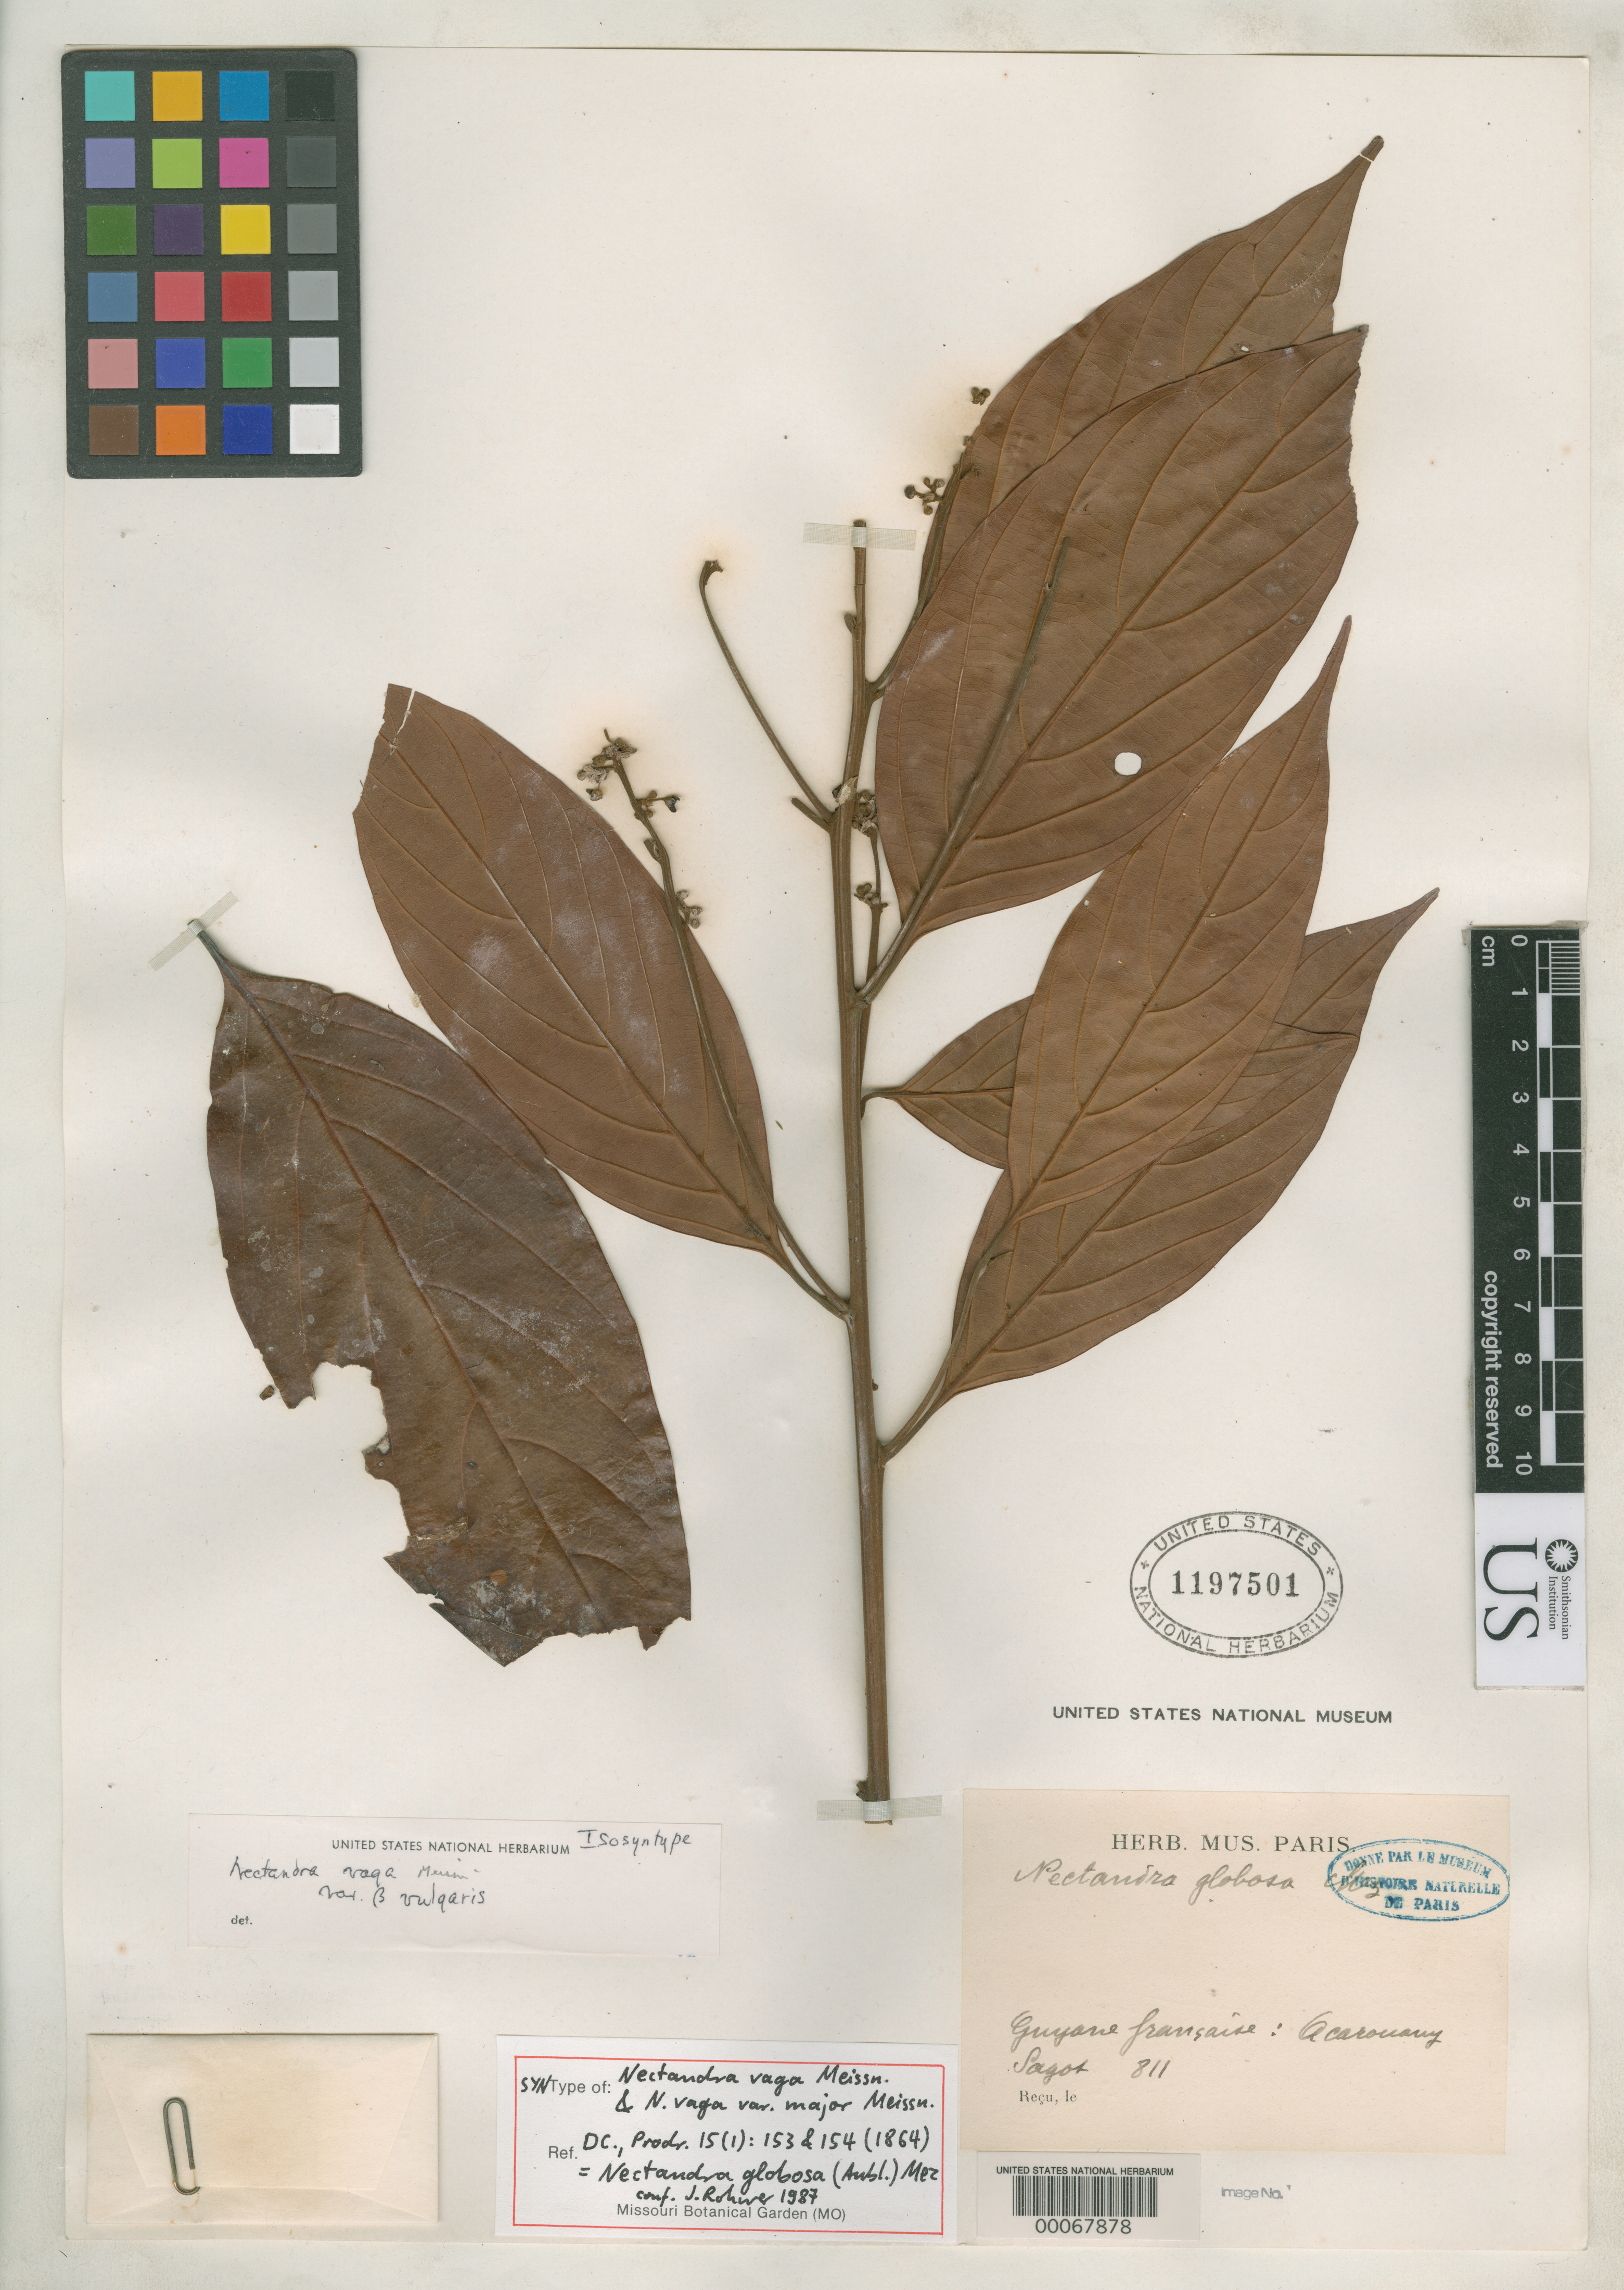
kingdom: Plantae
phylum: Tracheophyta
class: Magnoliopsida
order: Laurales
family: Lauraceae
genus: Nectandra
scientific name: Nectandra vaga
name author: Meisn. in DC.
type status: Isosyntype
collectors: P. A. Sagot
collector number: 811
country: French Guiana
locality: Guyane francaise: Acarouary.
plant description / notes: Lectotype collection of species and typical var. (var. vulgaris) is Hostmann & Kappler 235 as designated by Rohwer, Fl. Neotrop. Monogr. 60: 245 (1993).; Also a type of Nectandra vaga var. major Meissn. (and var. vulgaris Meissn., nom. illeg., typical var.); Lectotype collection of var. major is Splitgerber 999 as designated by Rohwer, Fl. Neotrop. Monogr. 60: 245 (1993).; Also a type of Nectandra vaga Meissn. (and var. vulgaris Meissn., nom. illeg., typical var.)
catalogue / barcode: US 1197501